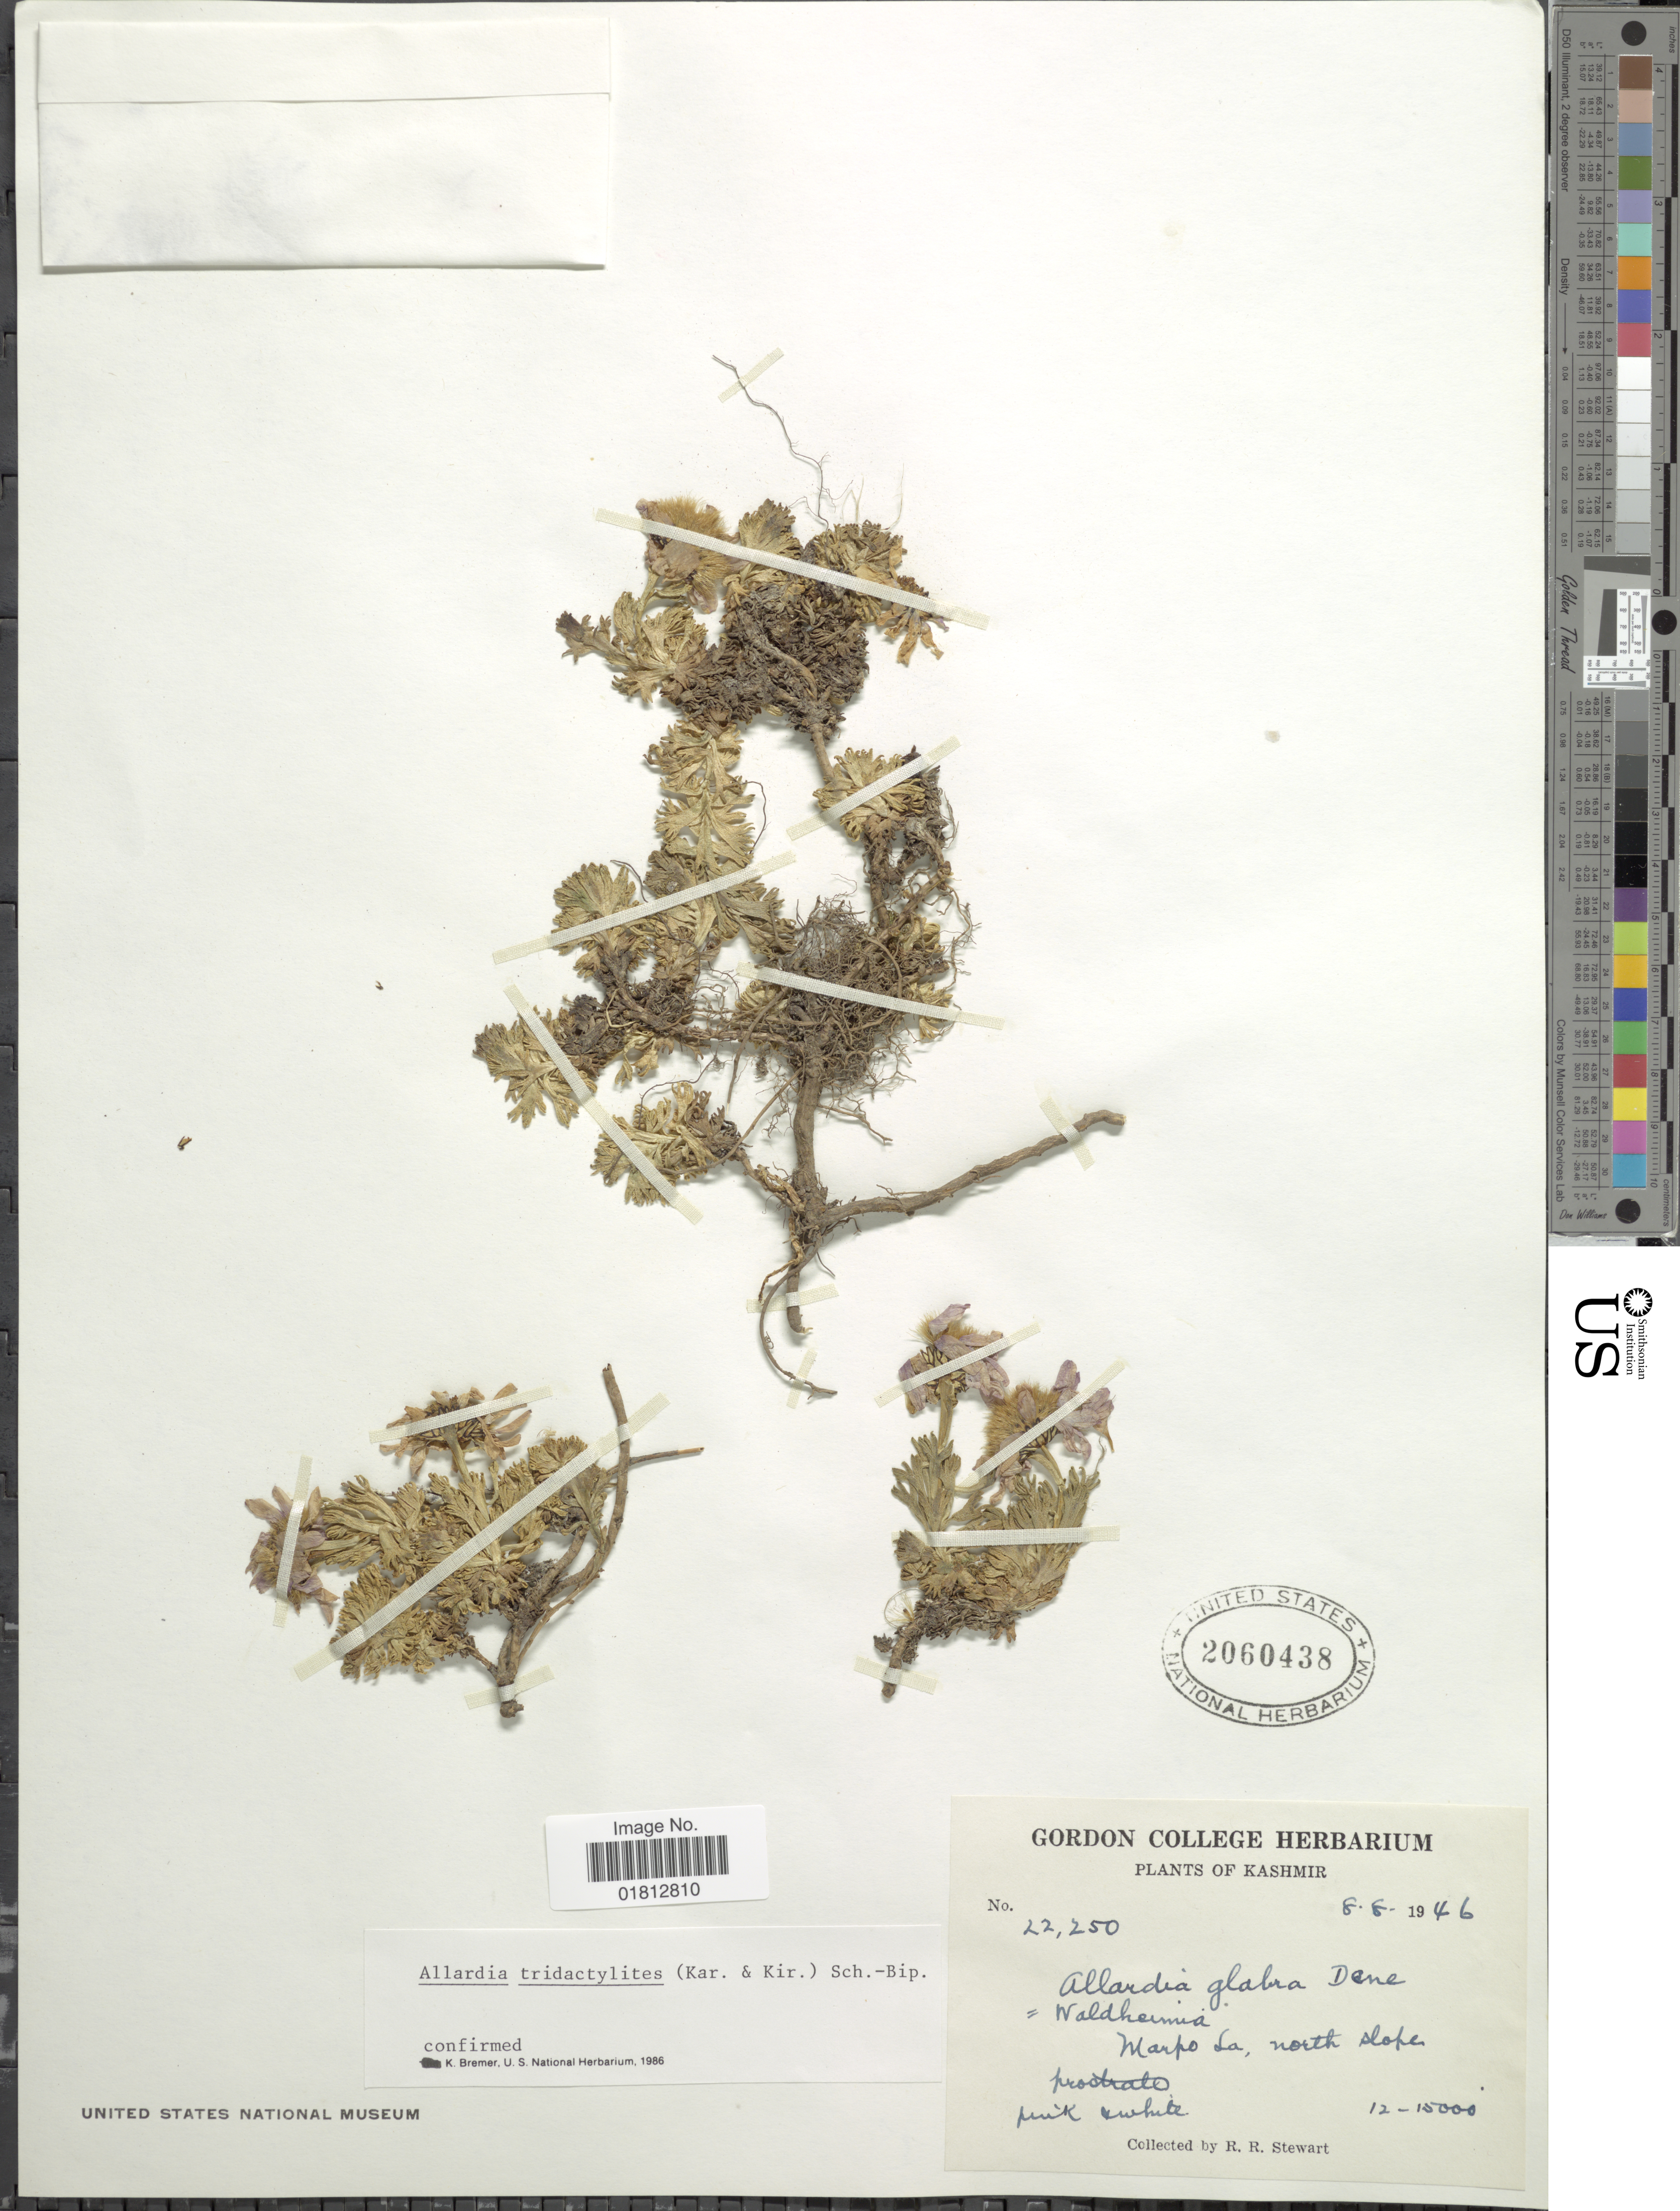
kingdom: Plantae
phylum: Tracheophyta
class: Magnoliopsida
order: Asterales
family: Asteraceae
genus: Allardia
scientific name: Allardia tridactylites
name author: (Kar. & Kir.) Sch. Bip.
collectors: R. R. Stewart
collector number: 22250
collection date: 1946-08-08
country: India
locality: Kashmir, Marpo La, north slope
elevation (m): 3658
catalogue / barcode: US 2060438